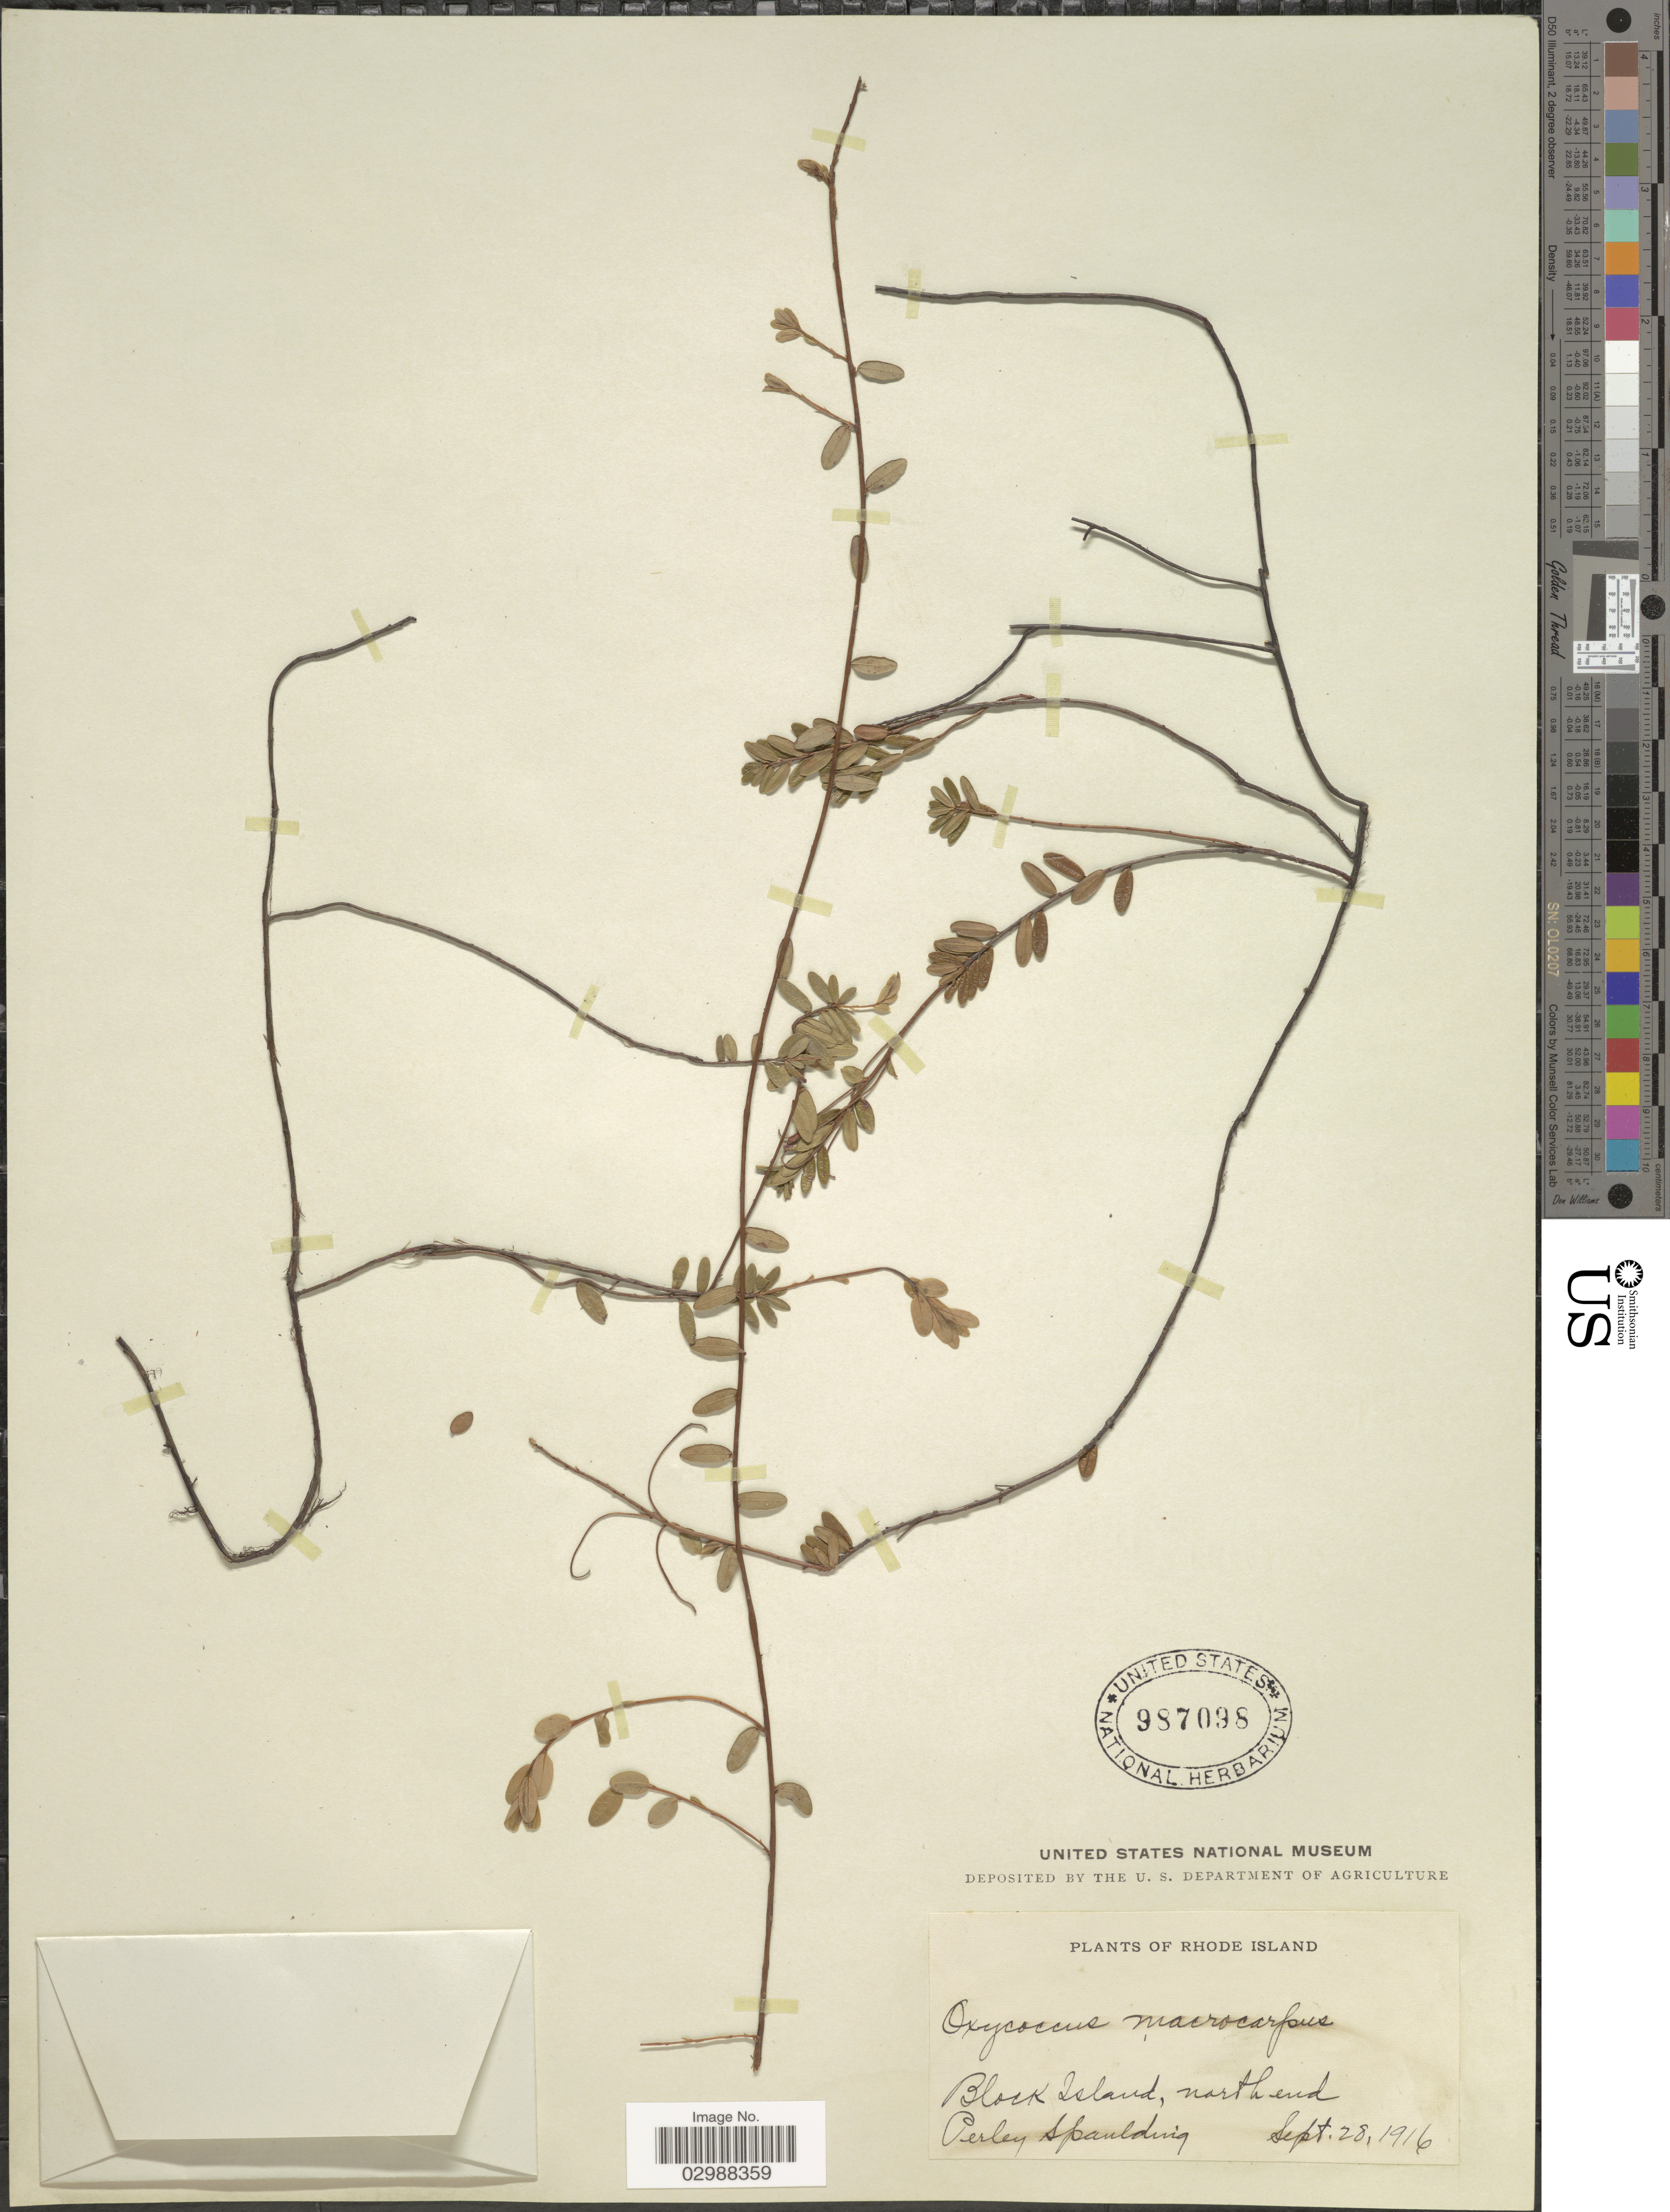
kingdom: Plantae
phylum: Tracheophyta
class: Magnoliopsida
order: Ericales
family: Ericaceae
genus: Vaccinium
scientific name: Vaccinium macrocarpon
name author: Aiton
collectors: P. Spaulding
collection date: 1916-09-28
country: United States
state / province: Rhode Island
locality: Block Island, north end.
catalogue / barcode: US 987098